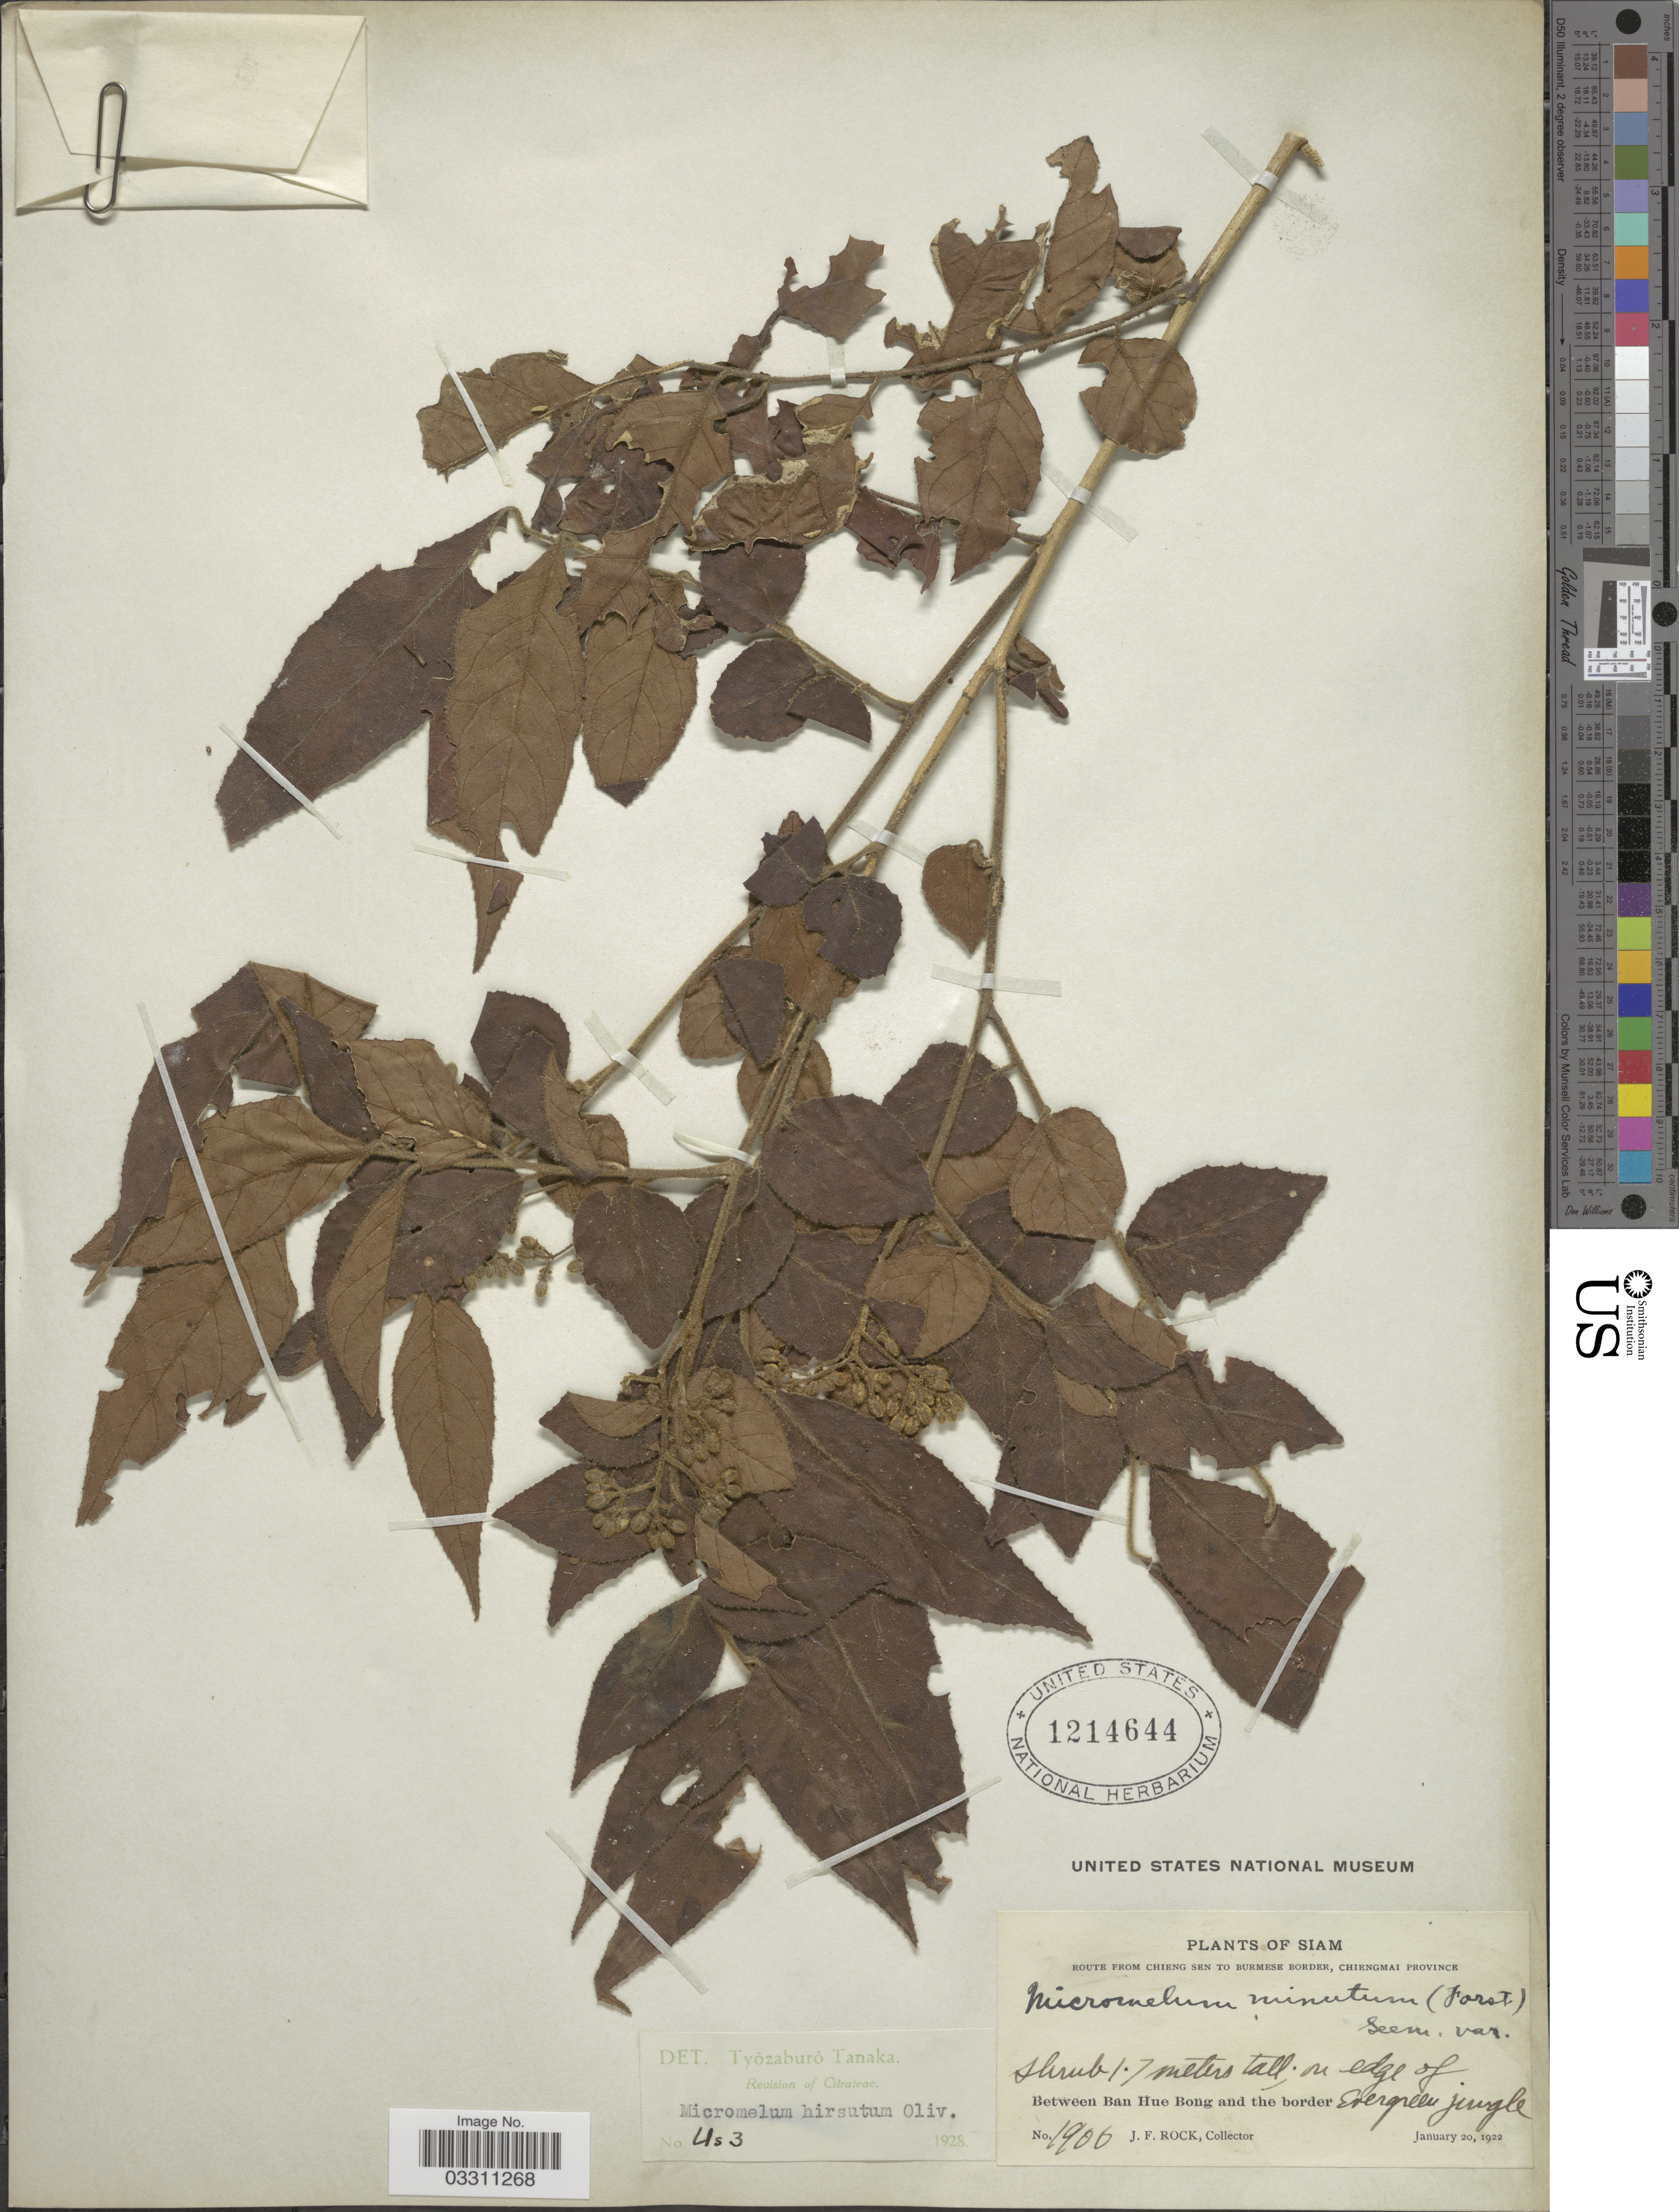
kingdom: Plantae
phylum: Tracheophyta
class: Magnoliopsida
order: Sapindales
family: Rutaceae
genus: Micromelum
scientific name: Micromelum hirsutum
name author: Oliv.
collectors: J. Rock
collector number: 1906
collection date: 1922-01-20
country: Thailand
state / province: Chiang Mai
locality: Siam. Route from Ching Sen to Burmese Border, Chiengmai Province. Between Ban Hue Bong and the border.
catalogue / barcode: US 1214644